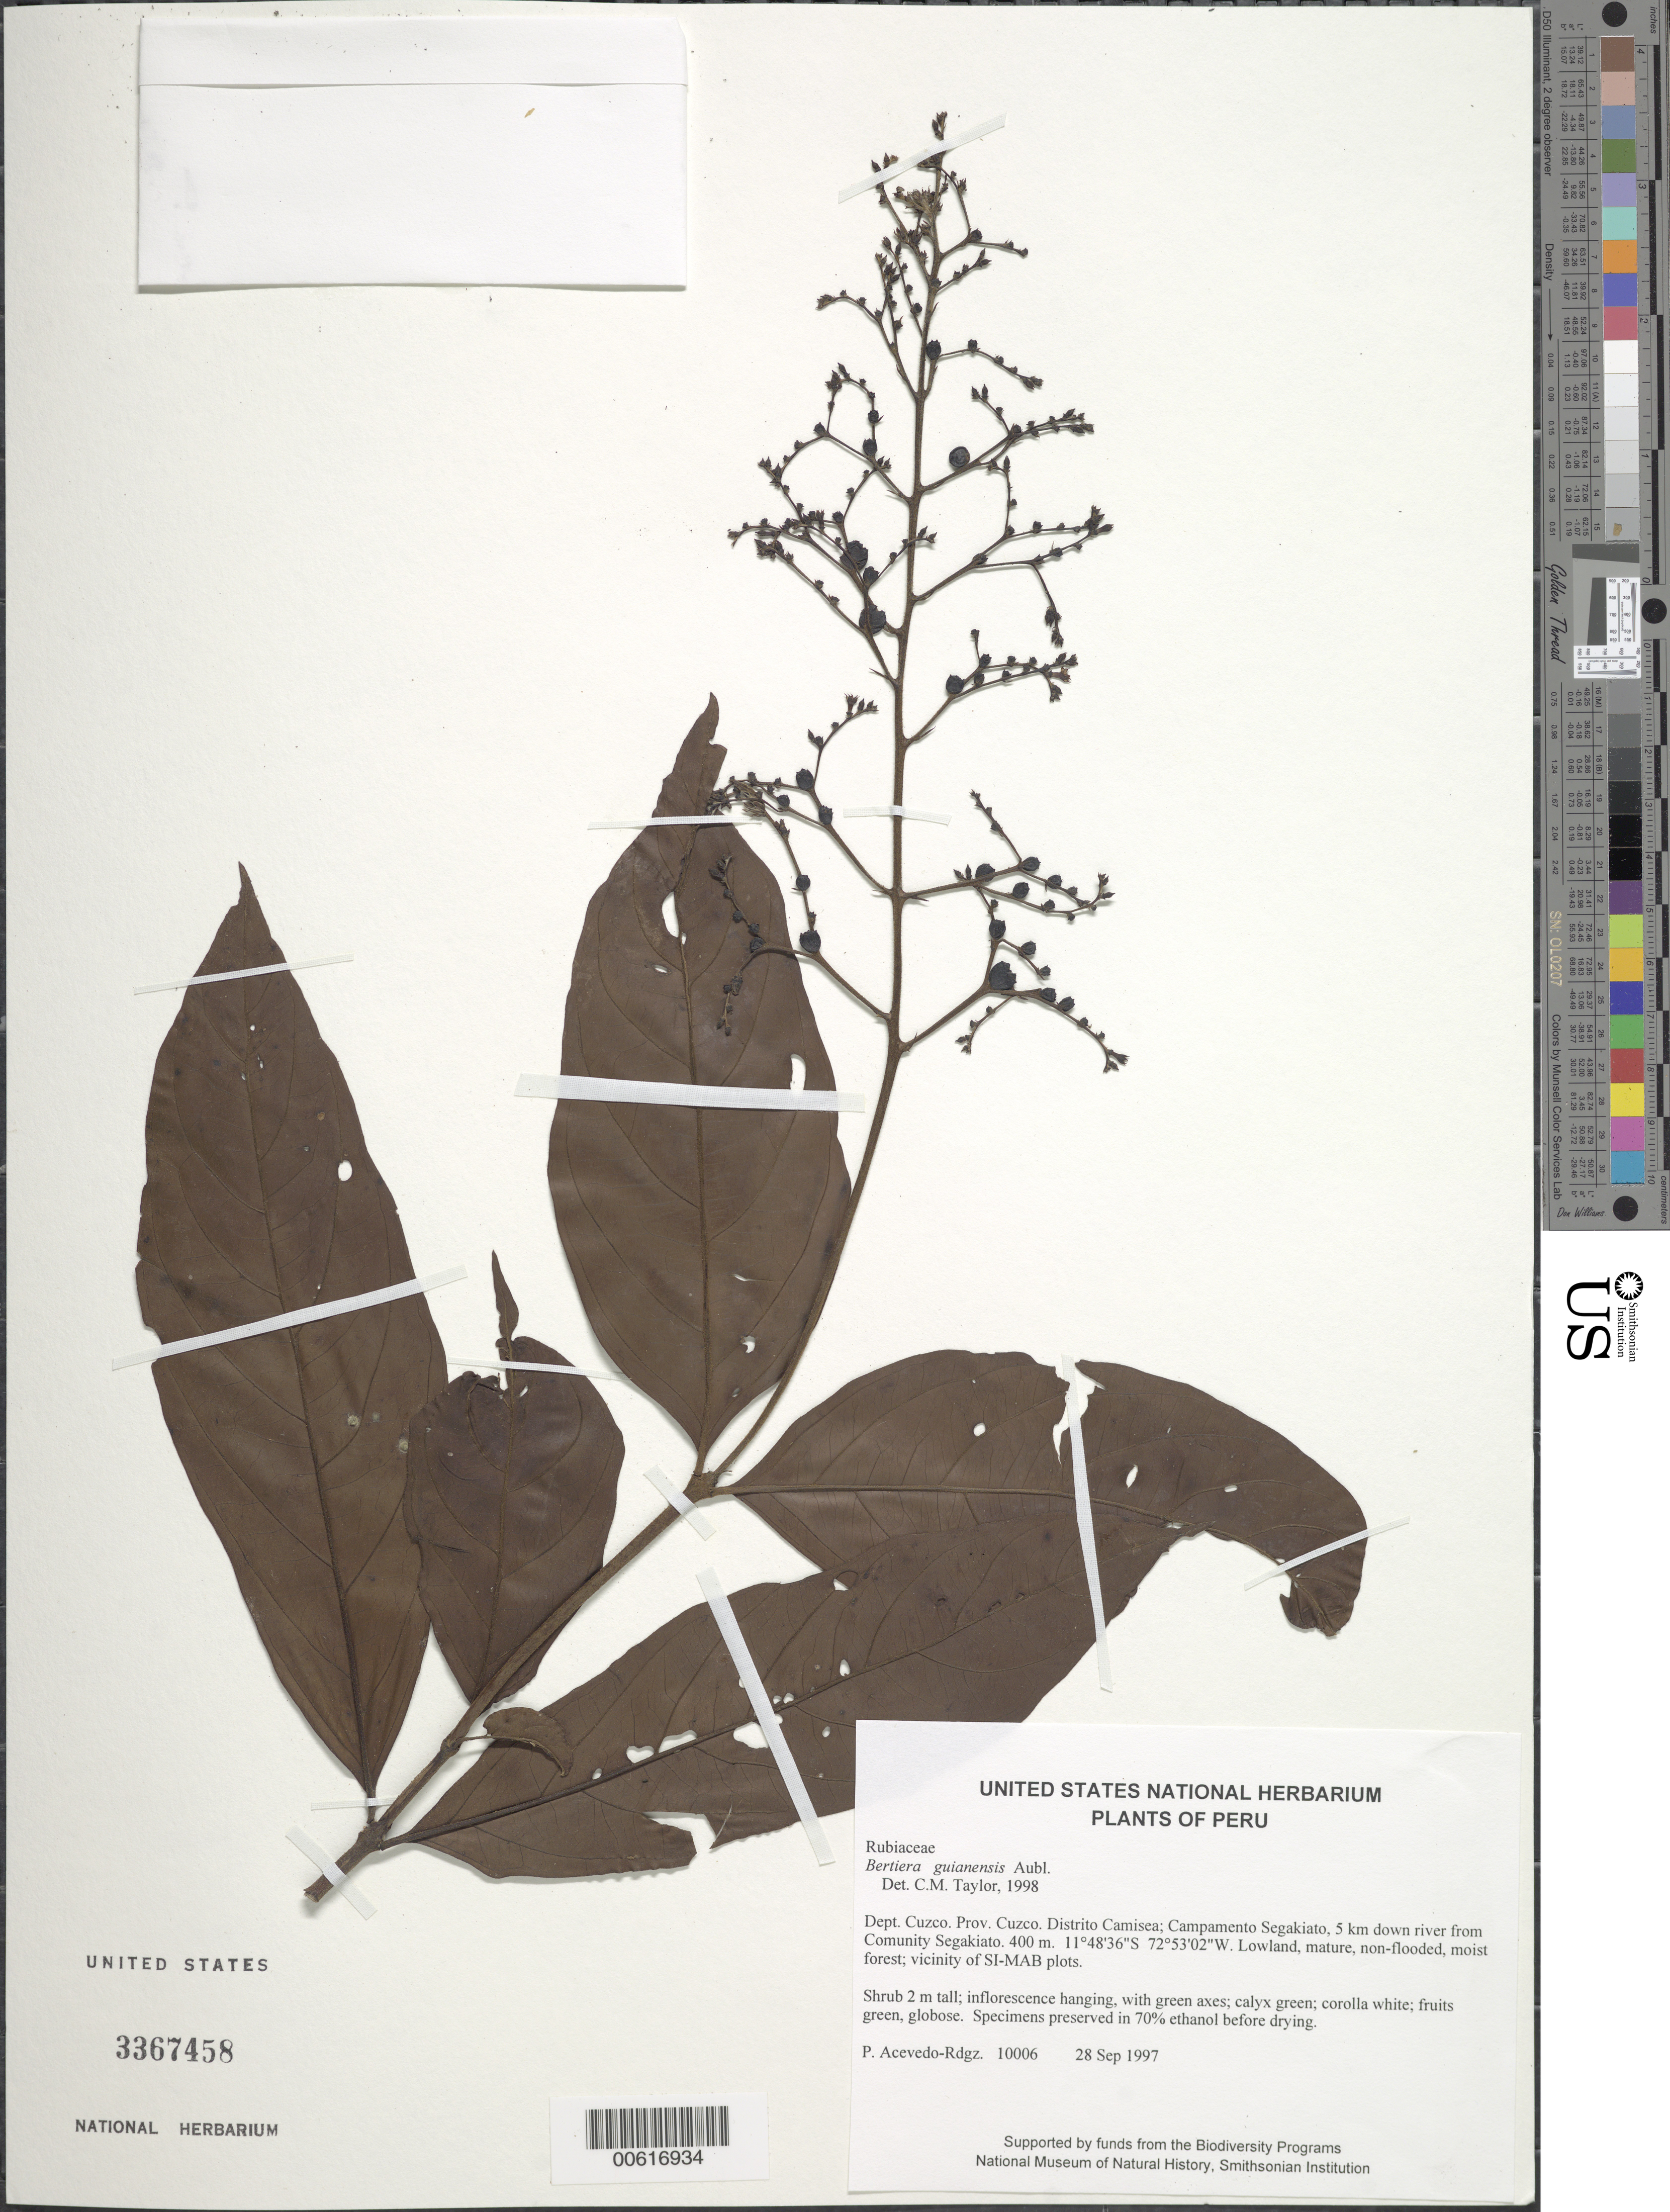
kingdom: Plantae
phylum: Tracheophyta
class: Magnoliopsida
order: Gentianales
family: Rubiaceae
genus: Bertiera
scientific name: Bertiera guianensis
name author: Aubl.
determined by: Taylor, Charlotte M.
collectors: P. Acevedo-Rodr.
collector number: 10006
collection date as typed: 28 Sep 1997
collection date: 1997-09-28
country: Peru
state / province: Cusco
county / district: Cusco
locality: Distrito Camisea; Campamento Segakiato, 5 km down river from Comunity Segakiato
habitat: Lowland, mature, non-flooded, moist forest; vicinity of SI-MAB plots.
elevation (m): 400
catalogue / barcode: US 3367458